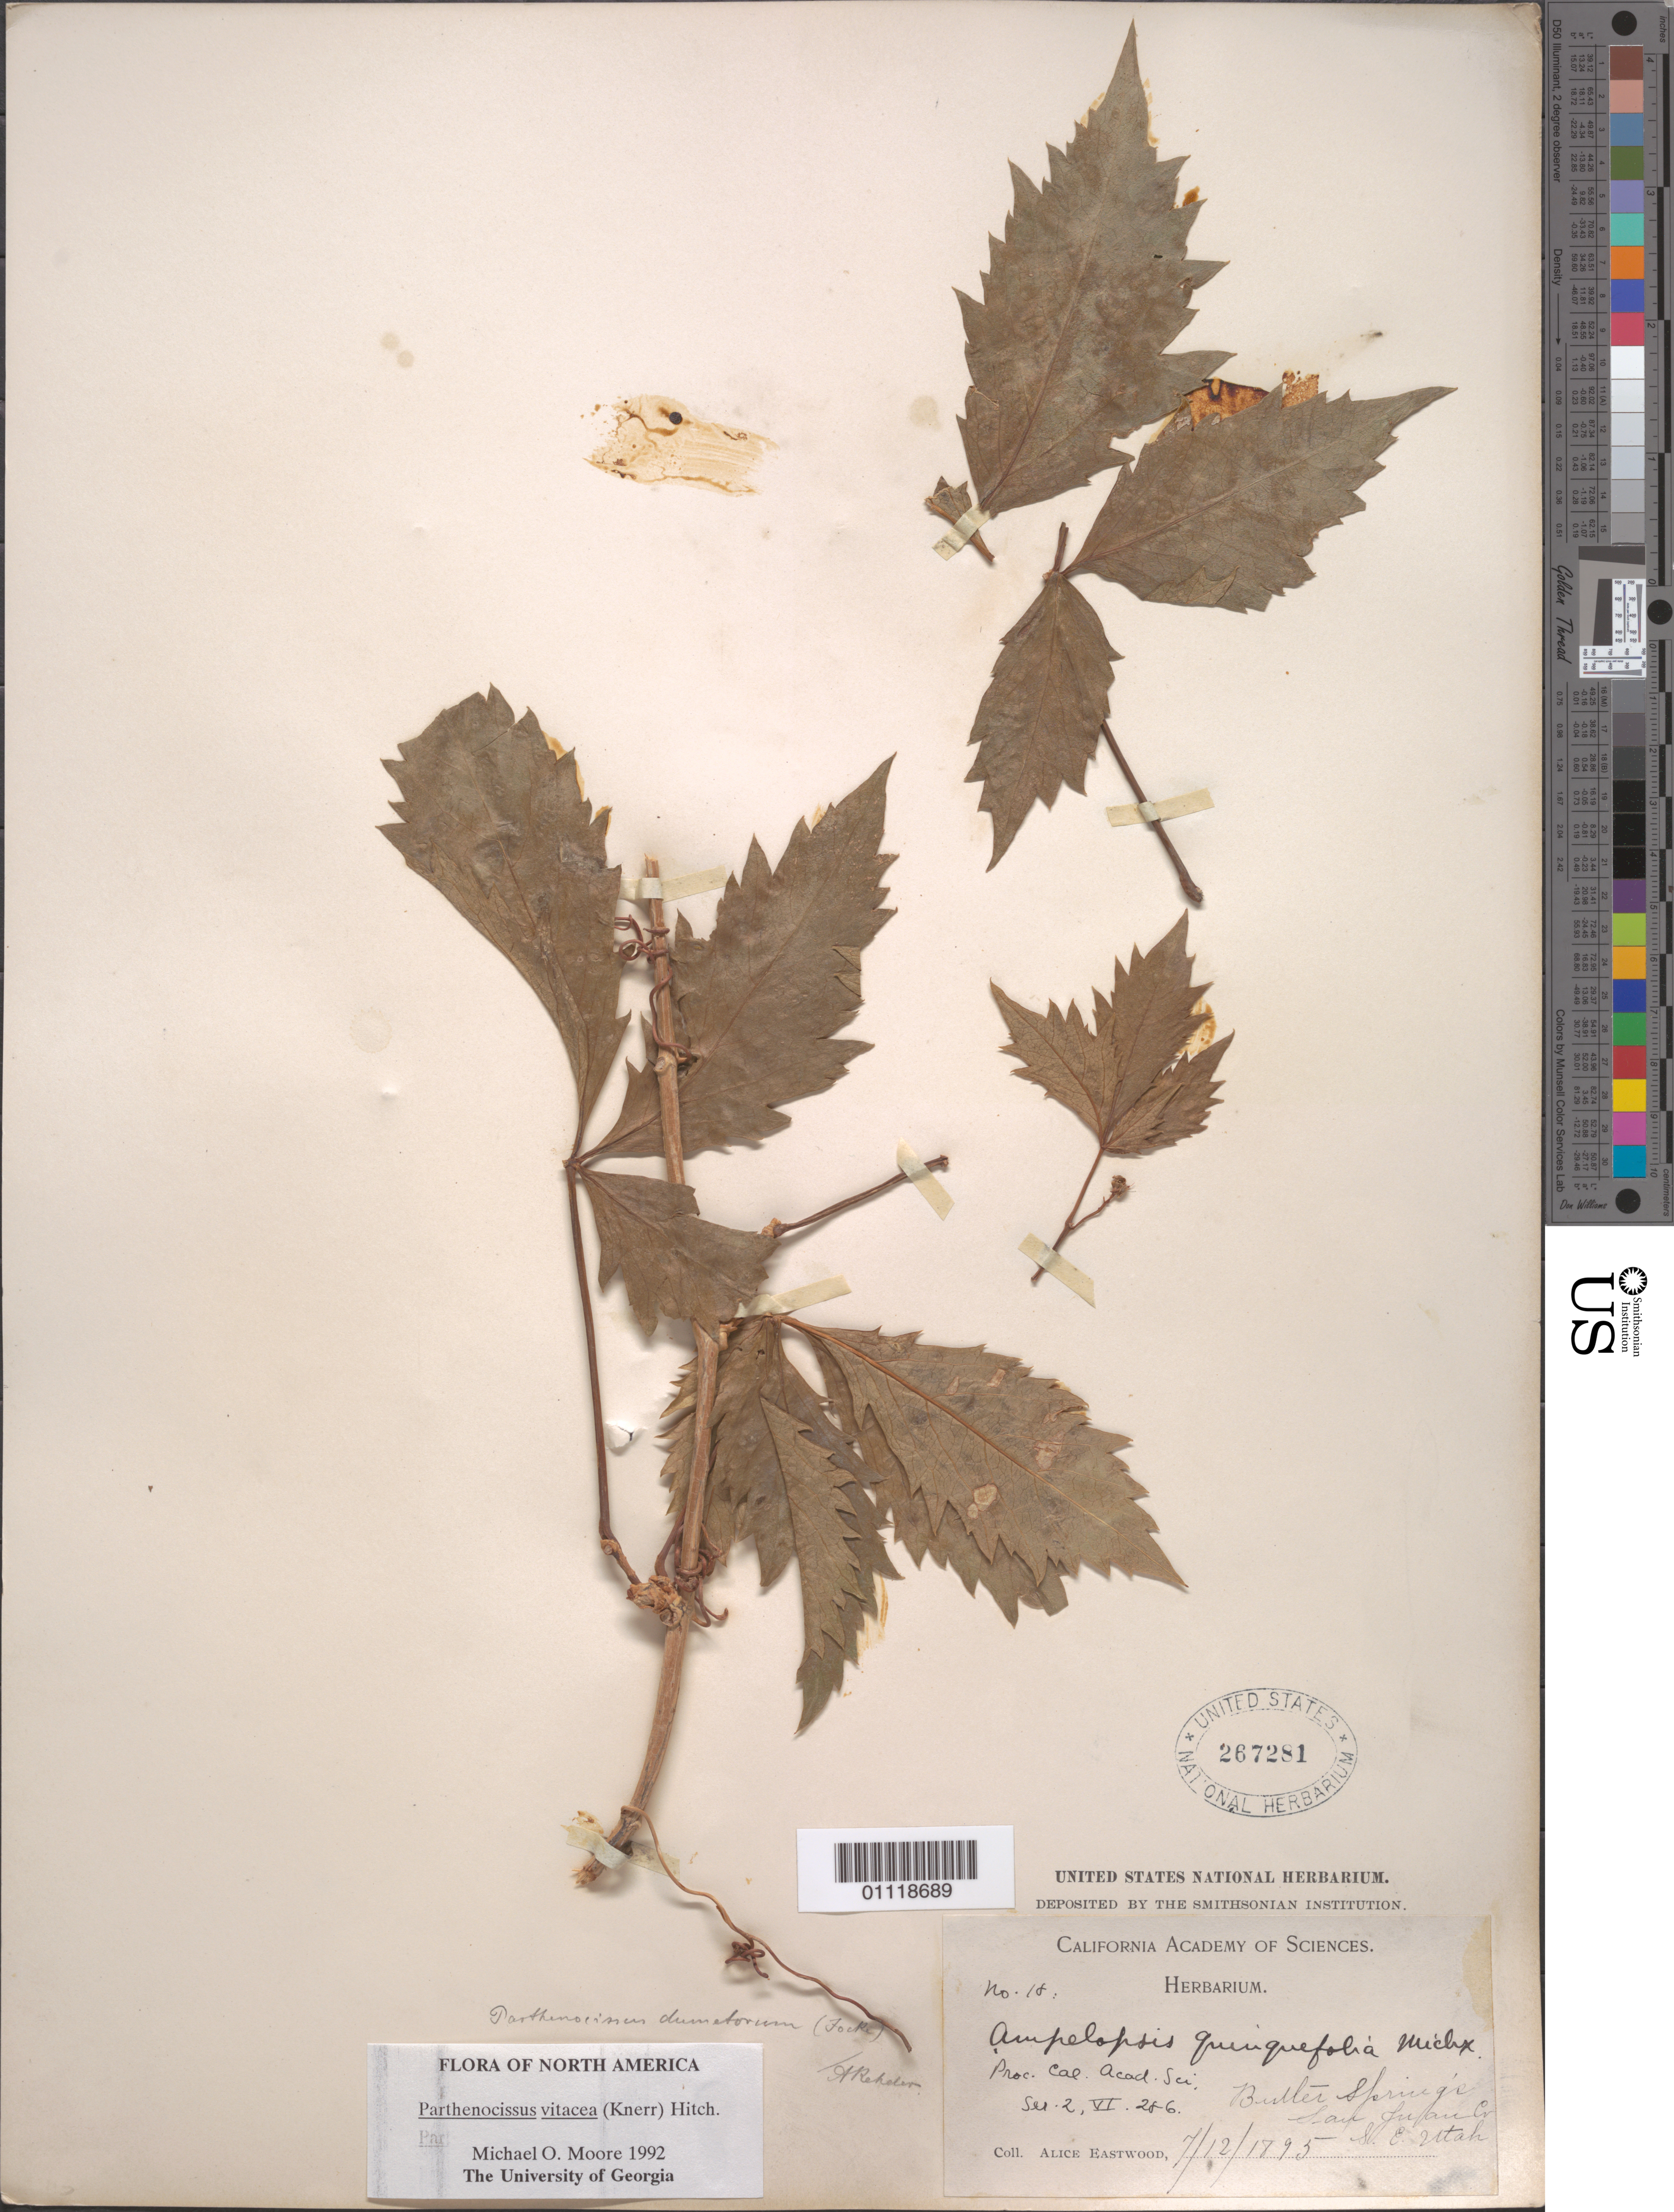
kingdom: Plantae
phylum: Tracheophyta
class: Magnoliopsida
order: Vitales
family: Vitaceae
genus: Parthenocissus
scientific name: Parthenocissus vitacea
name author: (Knerr) Hitchc.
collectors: A. Eastwood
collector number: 18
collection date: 1895-07-12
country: United States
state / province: Utah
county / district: San Juan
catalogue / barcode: US 267281